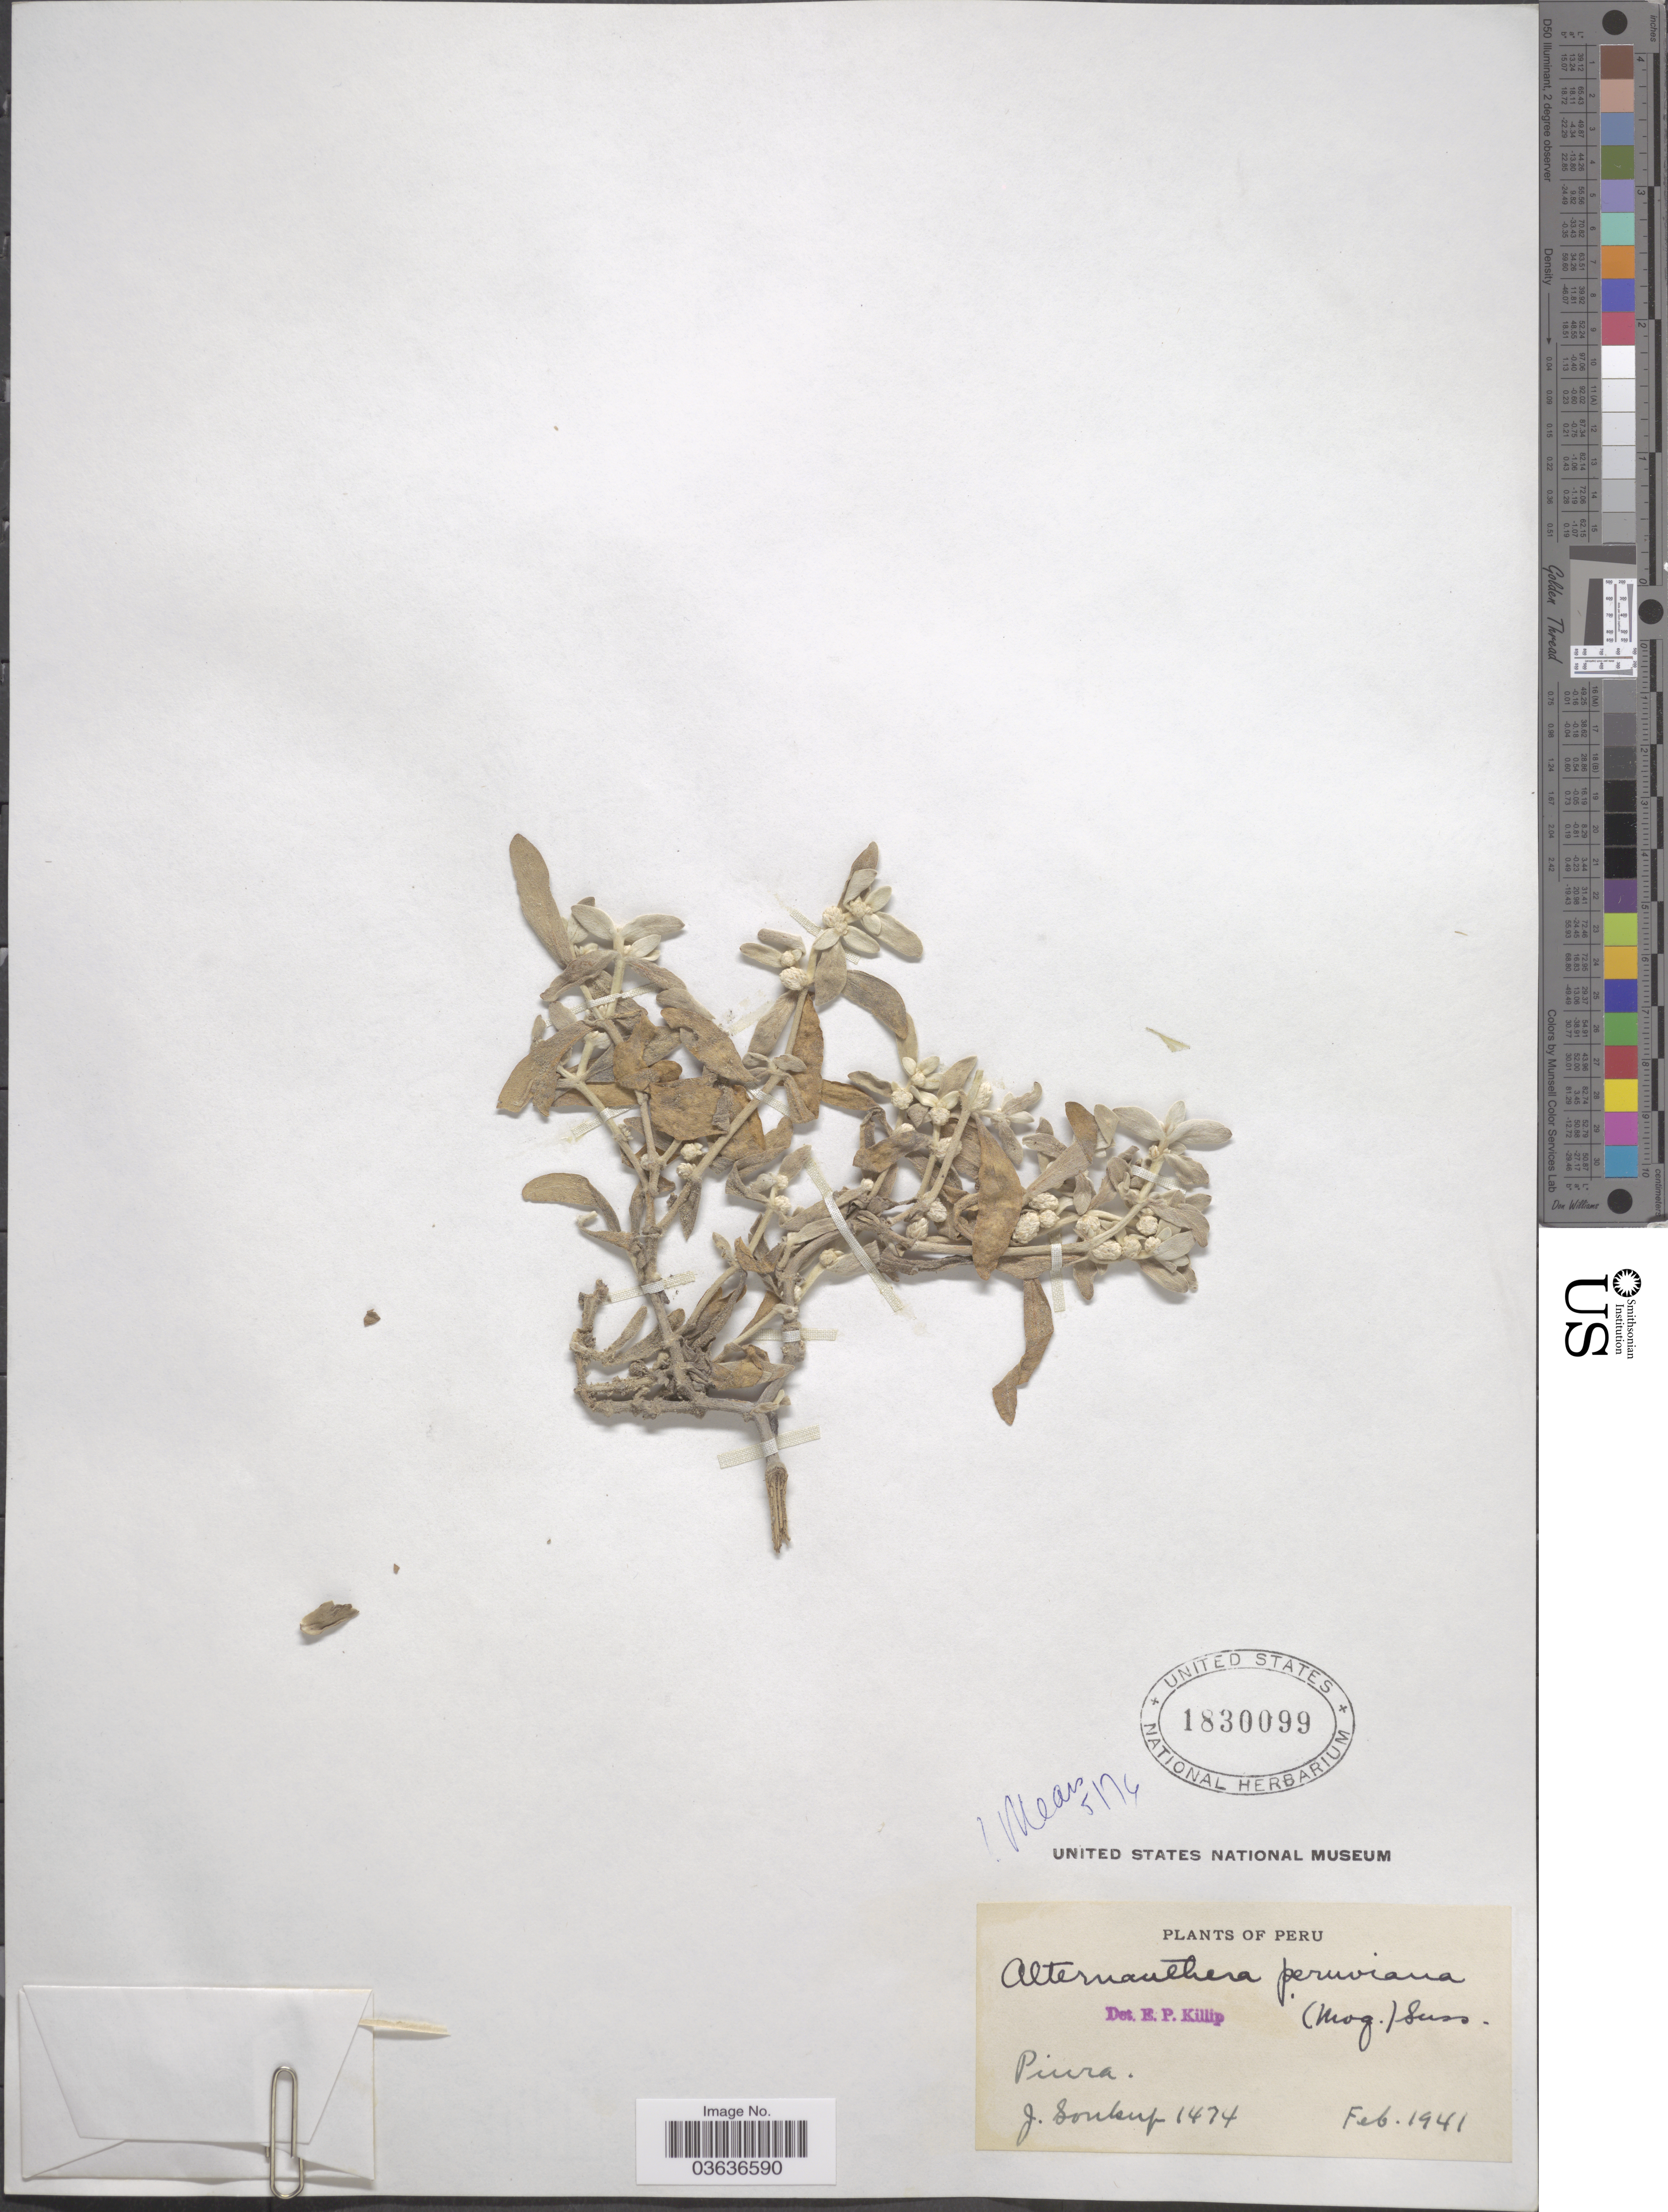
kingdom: Plantae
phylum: Tracheophyta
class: Magnoliopsida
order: Caryophyllales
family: Amaranthaceae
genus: Alternanthera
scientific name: Alternanthera peruviana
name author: (Moq.) Suess.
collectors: J. Soukup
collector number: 1474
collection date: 1941-02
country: Peru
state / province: Piura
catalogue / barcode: US 1830099